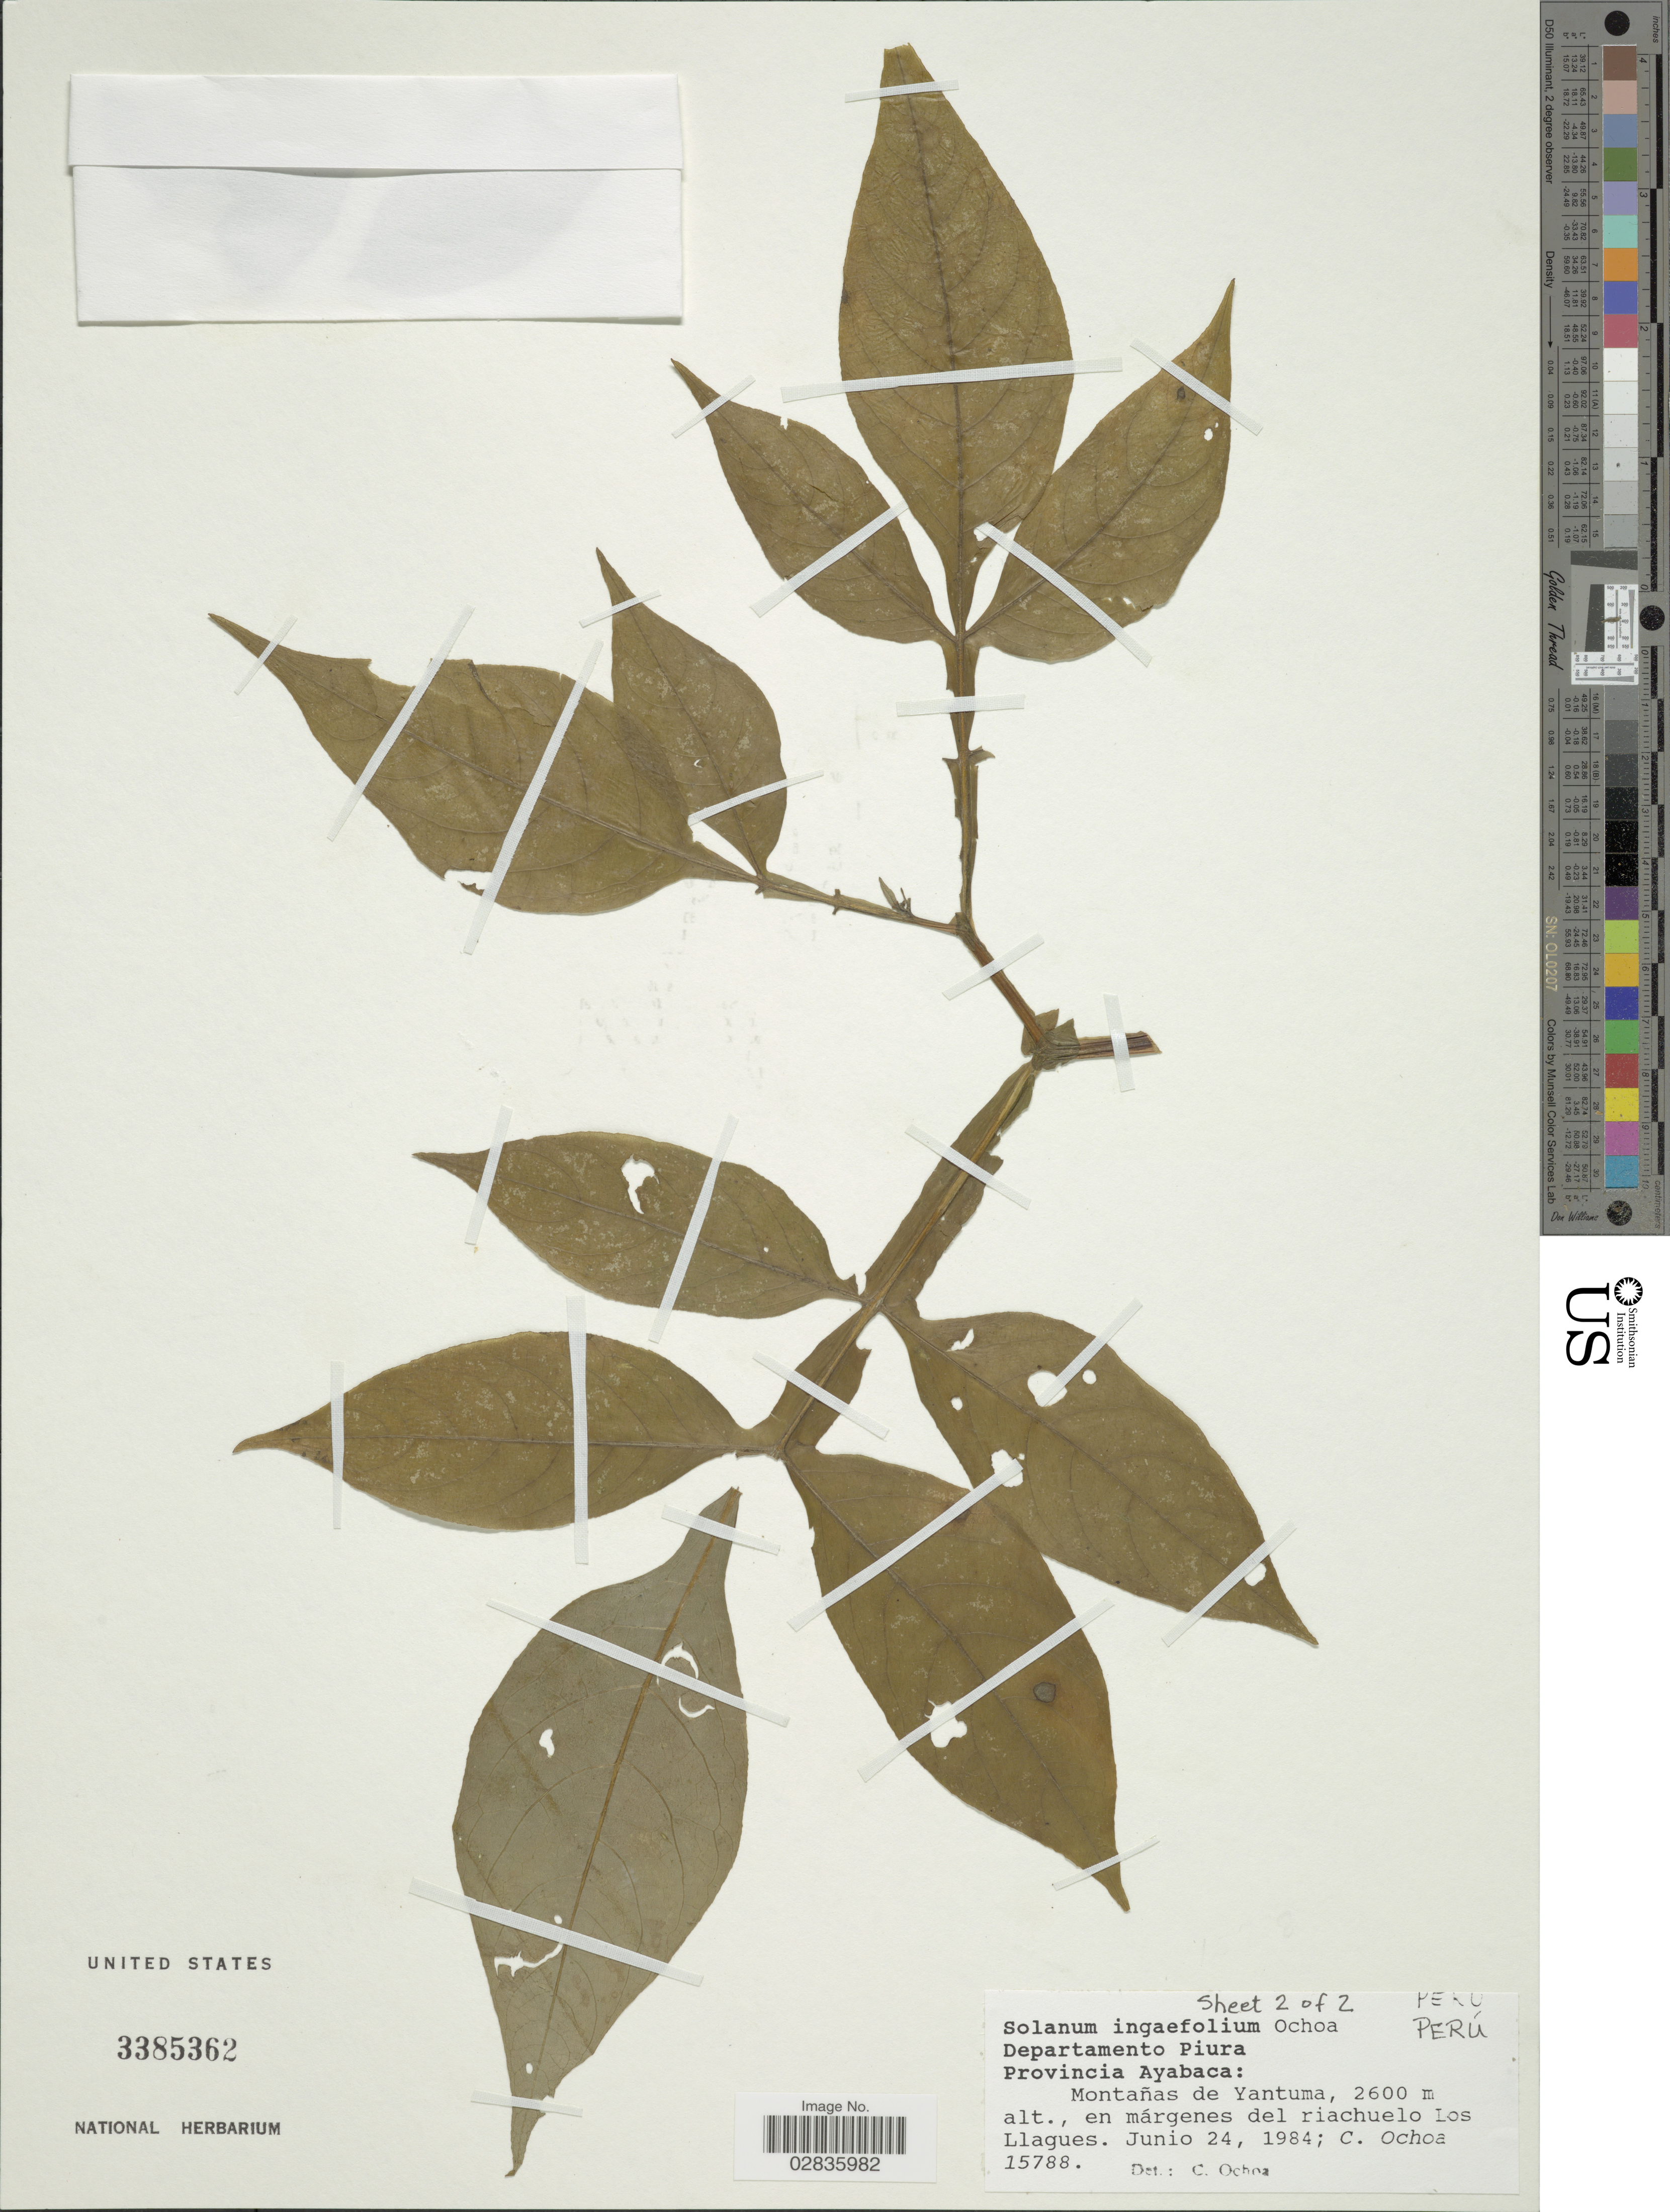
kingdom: Plantae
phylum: Tracheophyta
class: Magnoliopsida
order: Solanales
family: Solanaceae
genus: Solanum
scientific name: Solanum ingaefolium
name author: Ochoa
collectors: C. Ochoa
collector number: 15788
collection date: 1984-06-24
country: Peru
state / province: Piura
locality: Departamento Piura. Provincia Ayabaca. Montañas de Yantuma, en márgenes del riachuelo Los Llagues.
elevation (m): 2600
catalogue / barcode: US 3385362